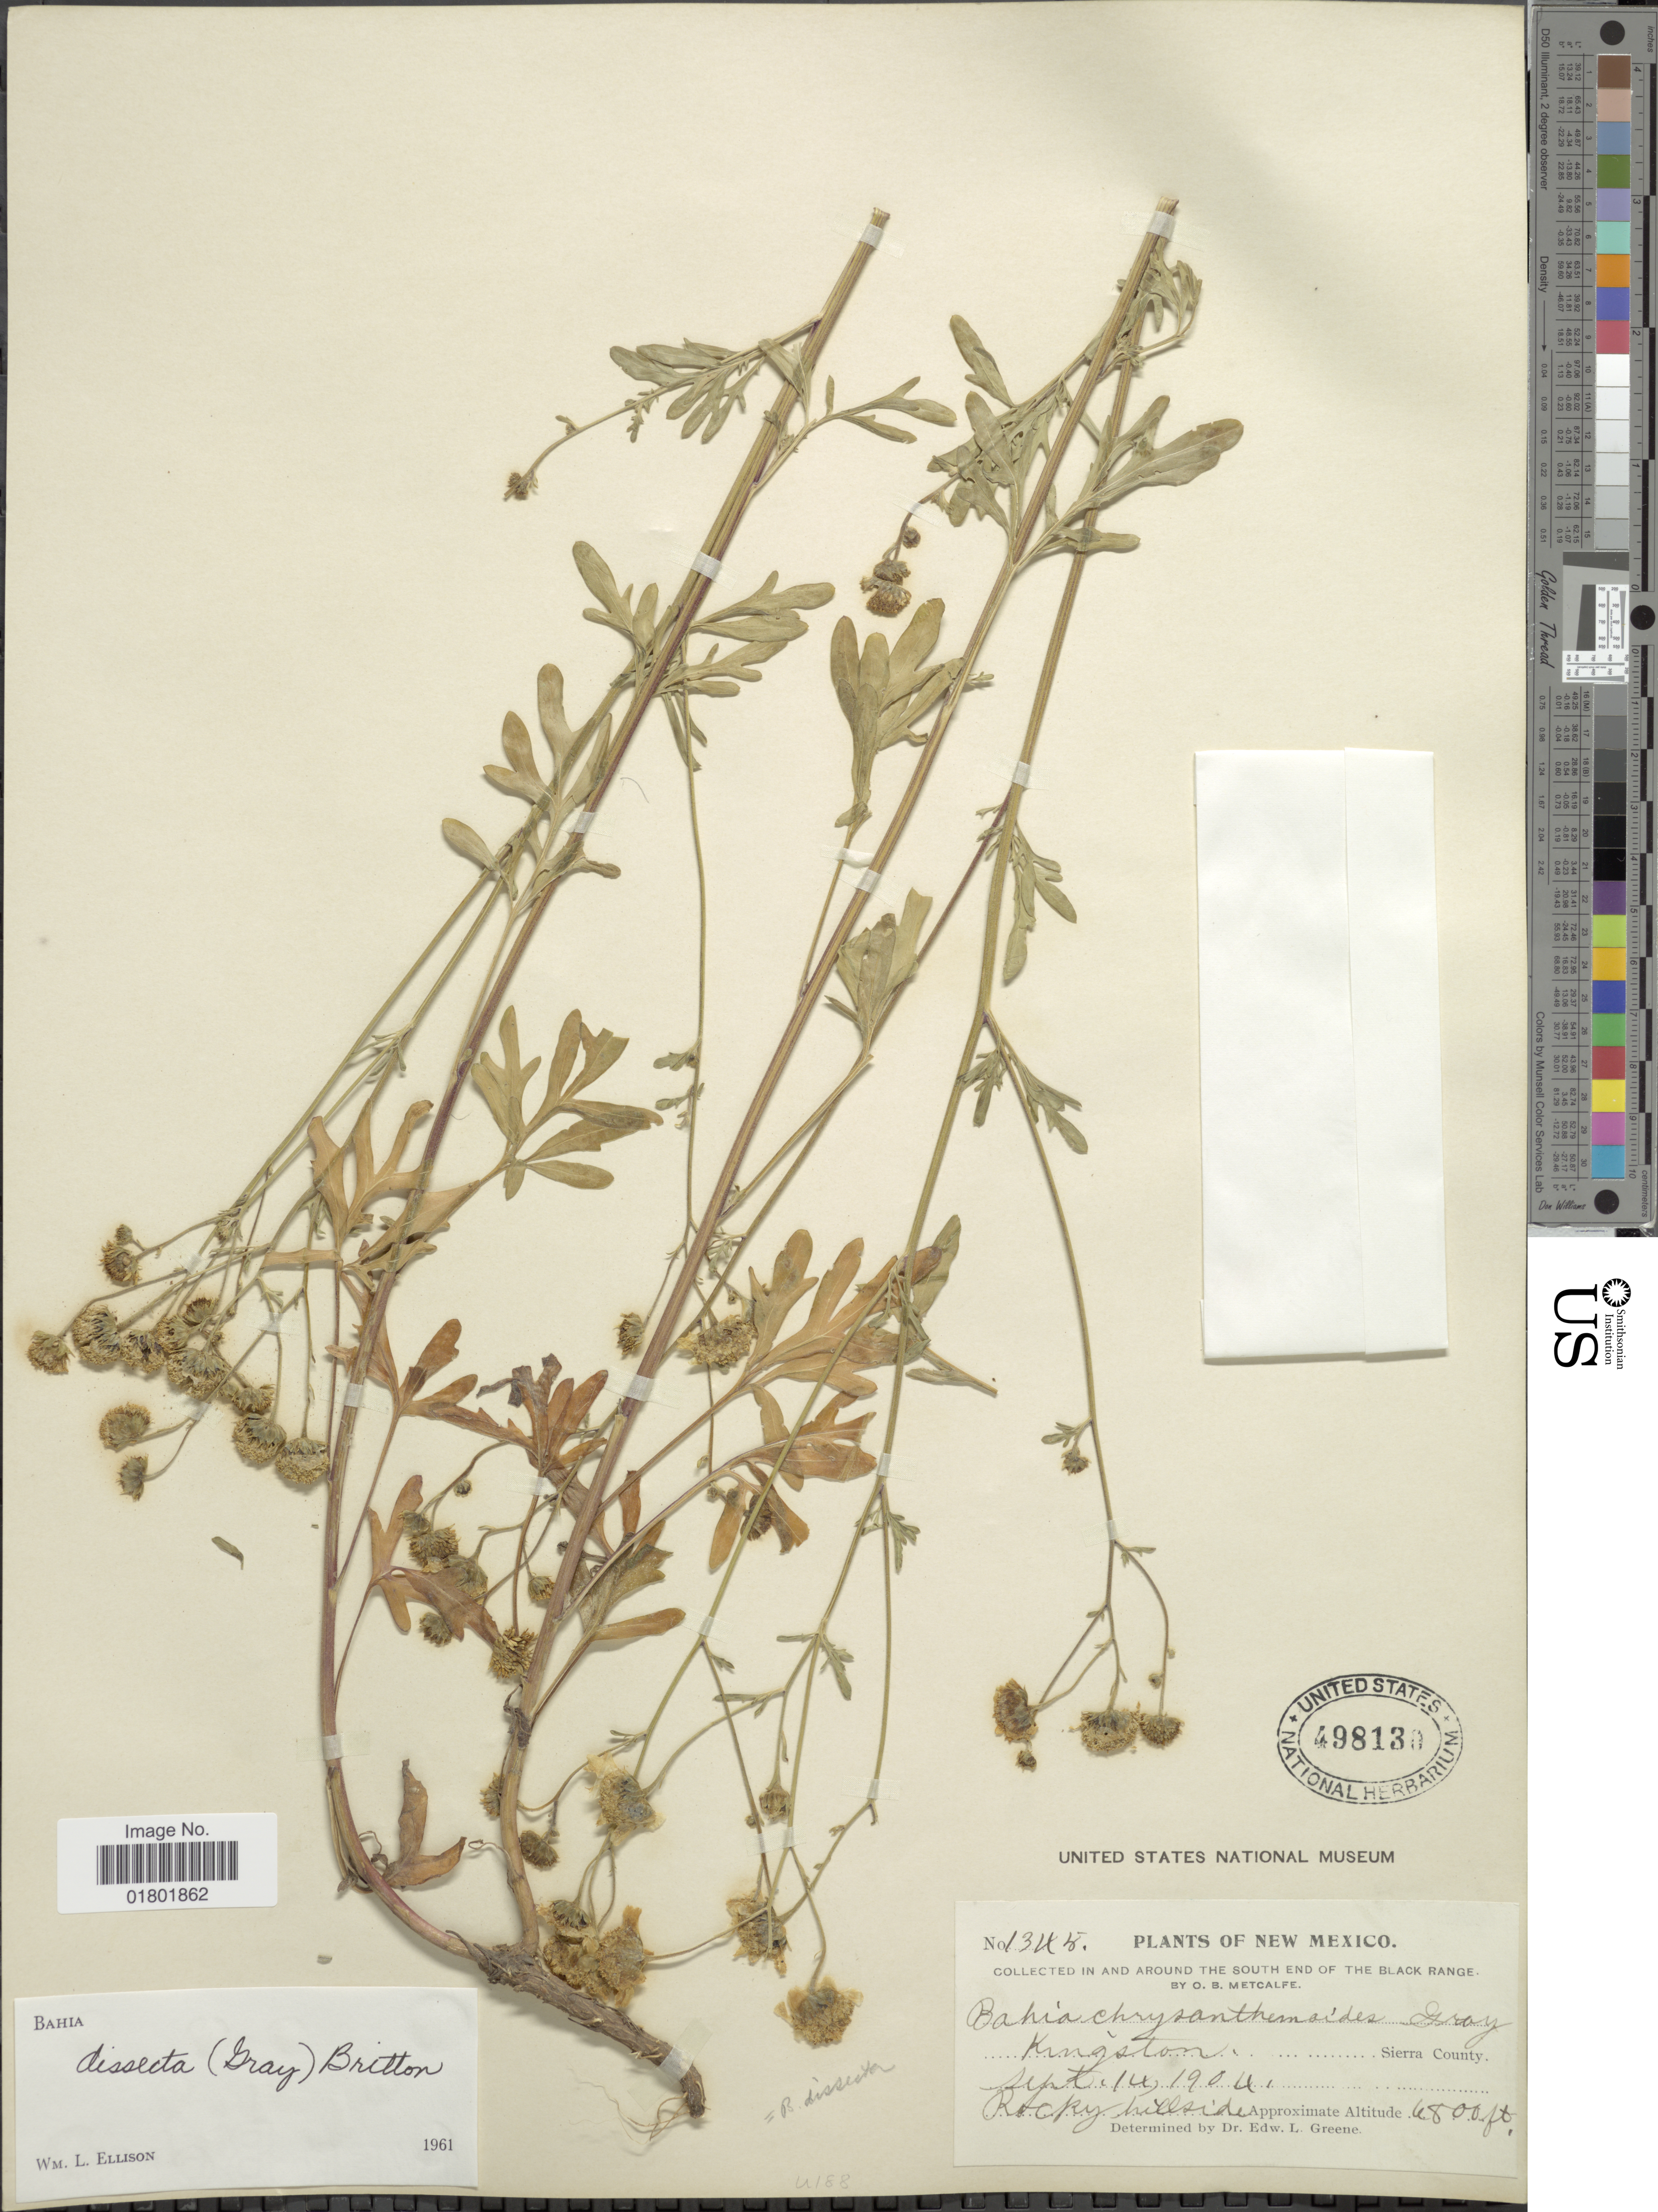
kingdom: Plantae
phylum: Tracheophyta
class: Magnoliopsida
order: Asterales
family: Asteraceae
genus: Bahia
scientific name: Bahia dissecta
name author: (A. Gray) Britton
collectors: O. B. Metcalfe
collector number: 1345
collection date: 1904-09-14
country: United States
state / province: New Mexico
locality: Kingston, Sierra County, Rocky hillside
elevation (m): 1463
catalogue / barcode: US 498130